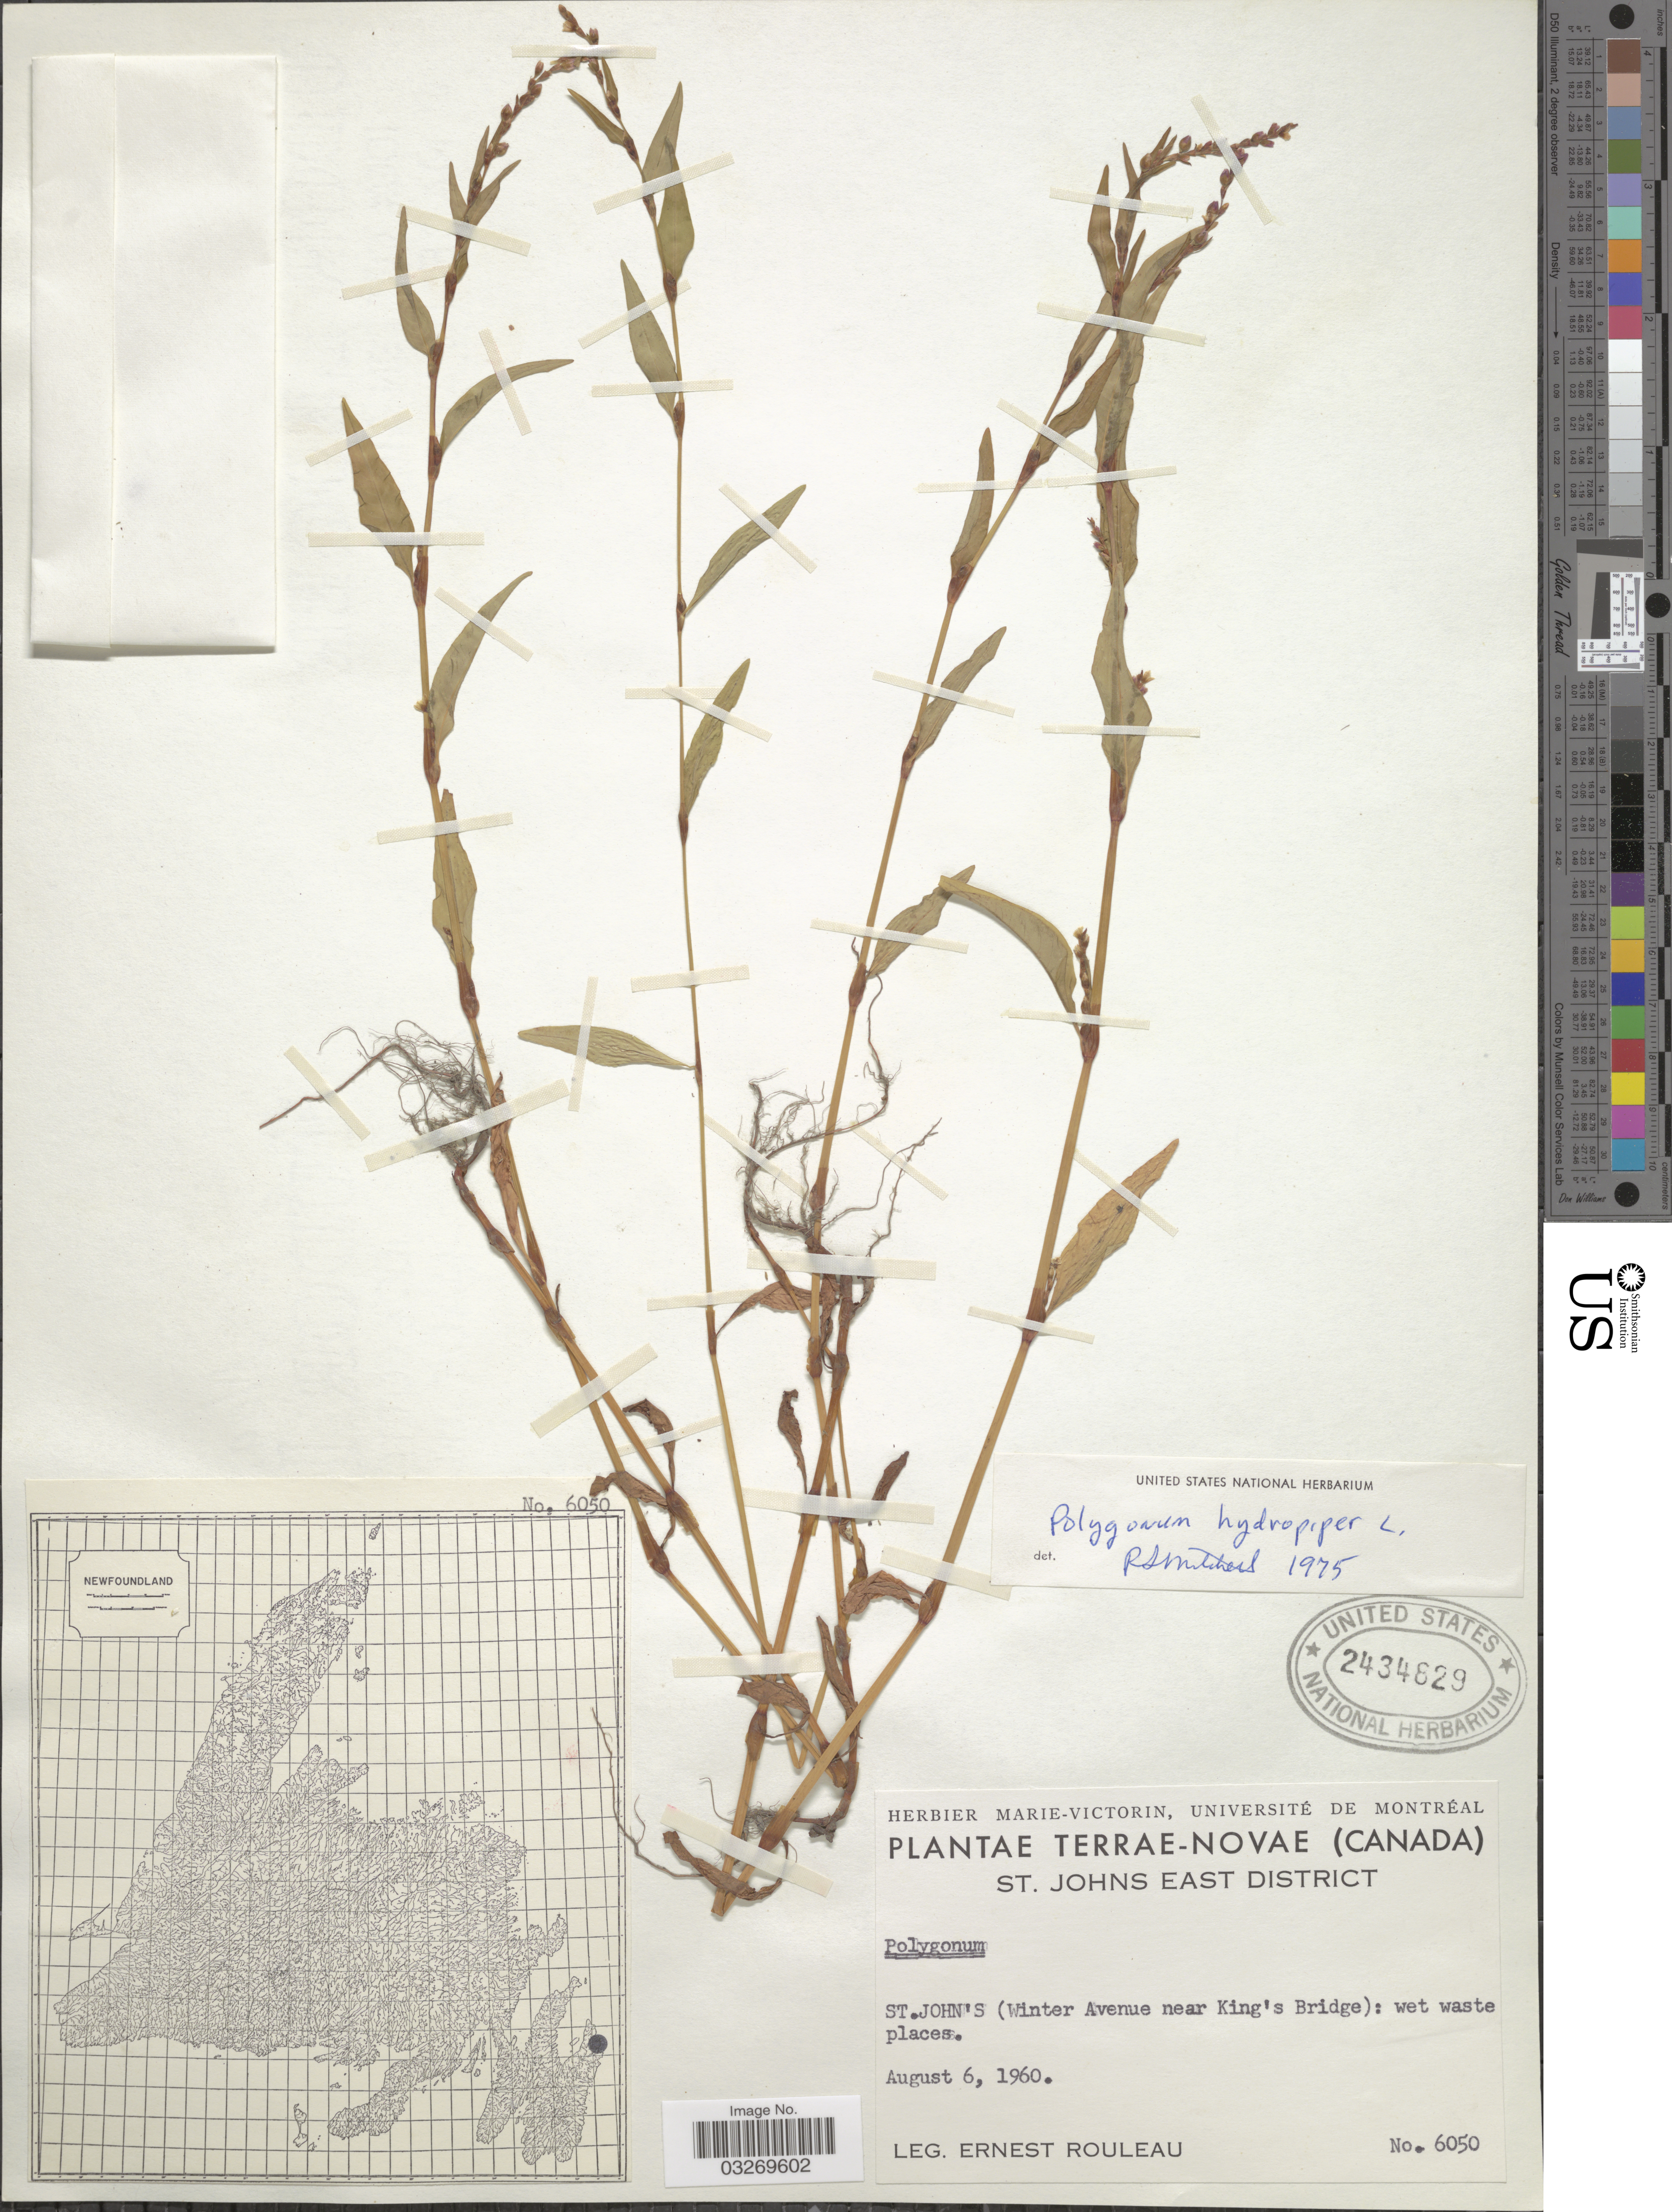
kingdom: Plantae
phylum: Tracheophyta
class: Magnoliopsida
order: Caryophyllales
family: Polygonaceae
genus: Persicaria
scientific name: Persicaria hydropiper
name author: (L.) Delarbre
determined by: Atha, D. E.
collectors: J. Rouleau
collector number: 6050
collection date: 1960-08-06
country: Canada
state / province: Newfoundland and Labrador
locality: Terrae-Novae, St. Johns East District, St. John's (Winter Avenue near King's Bridge): wet waste places.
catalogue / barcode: US 2434829